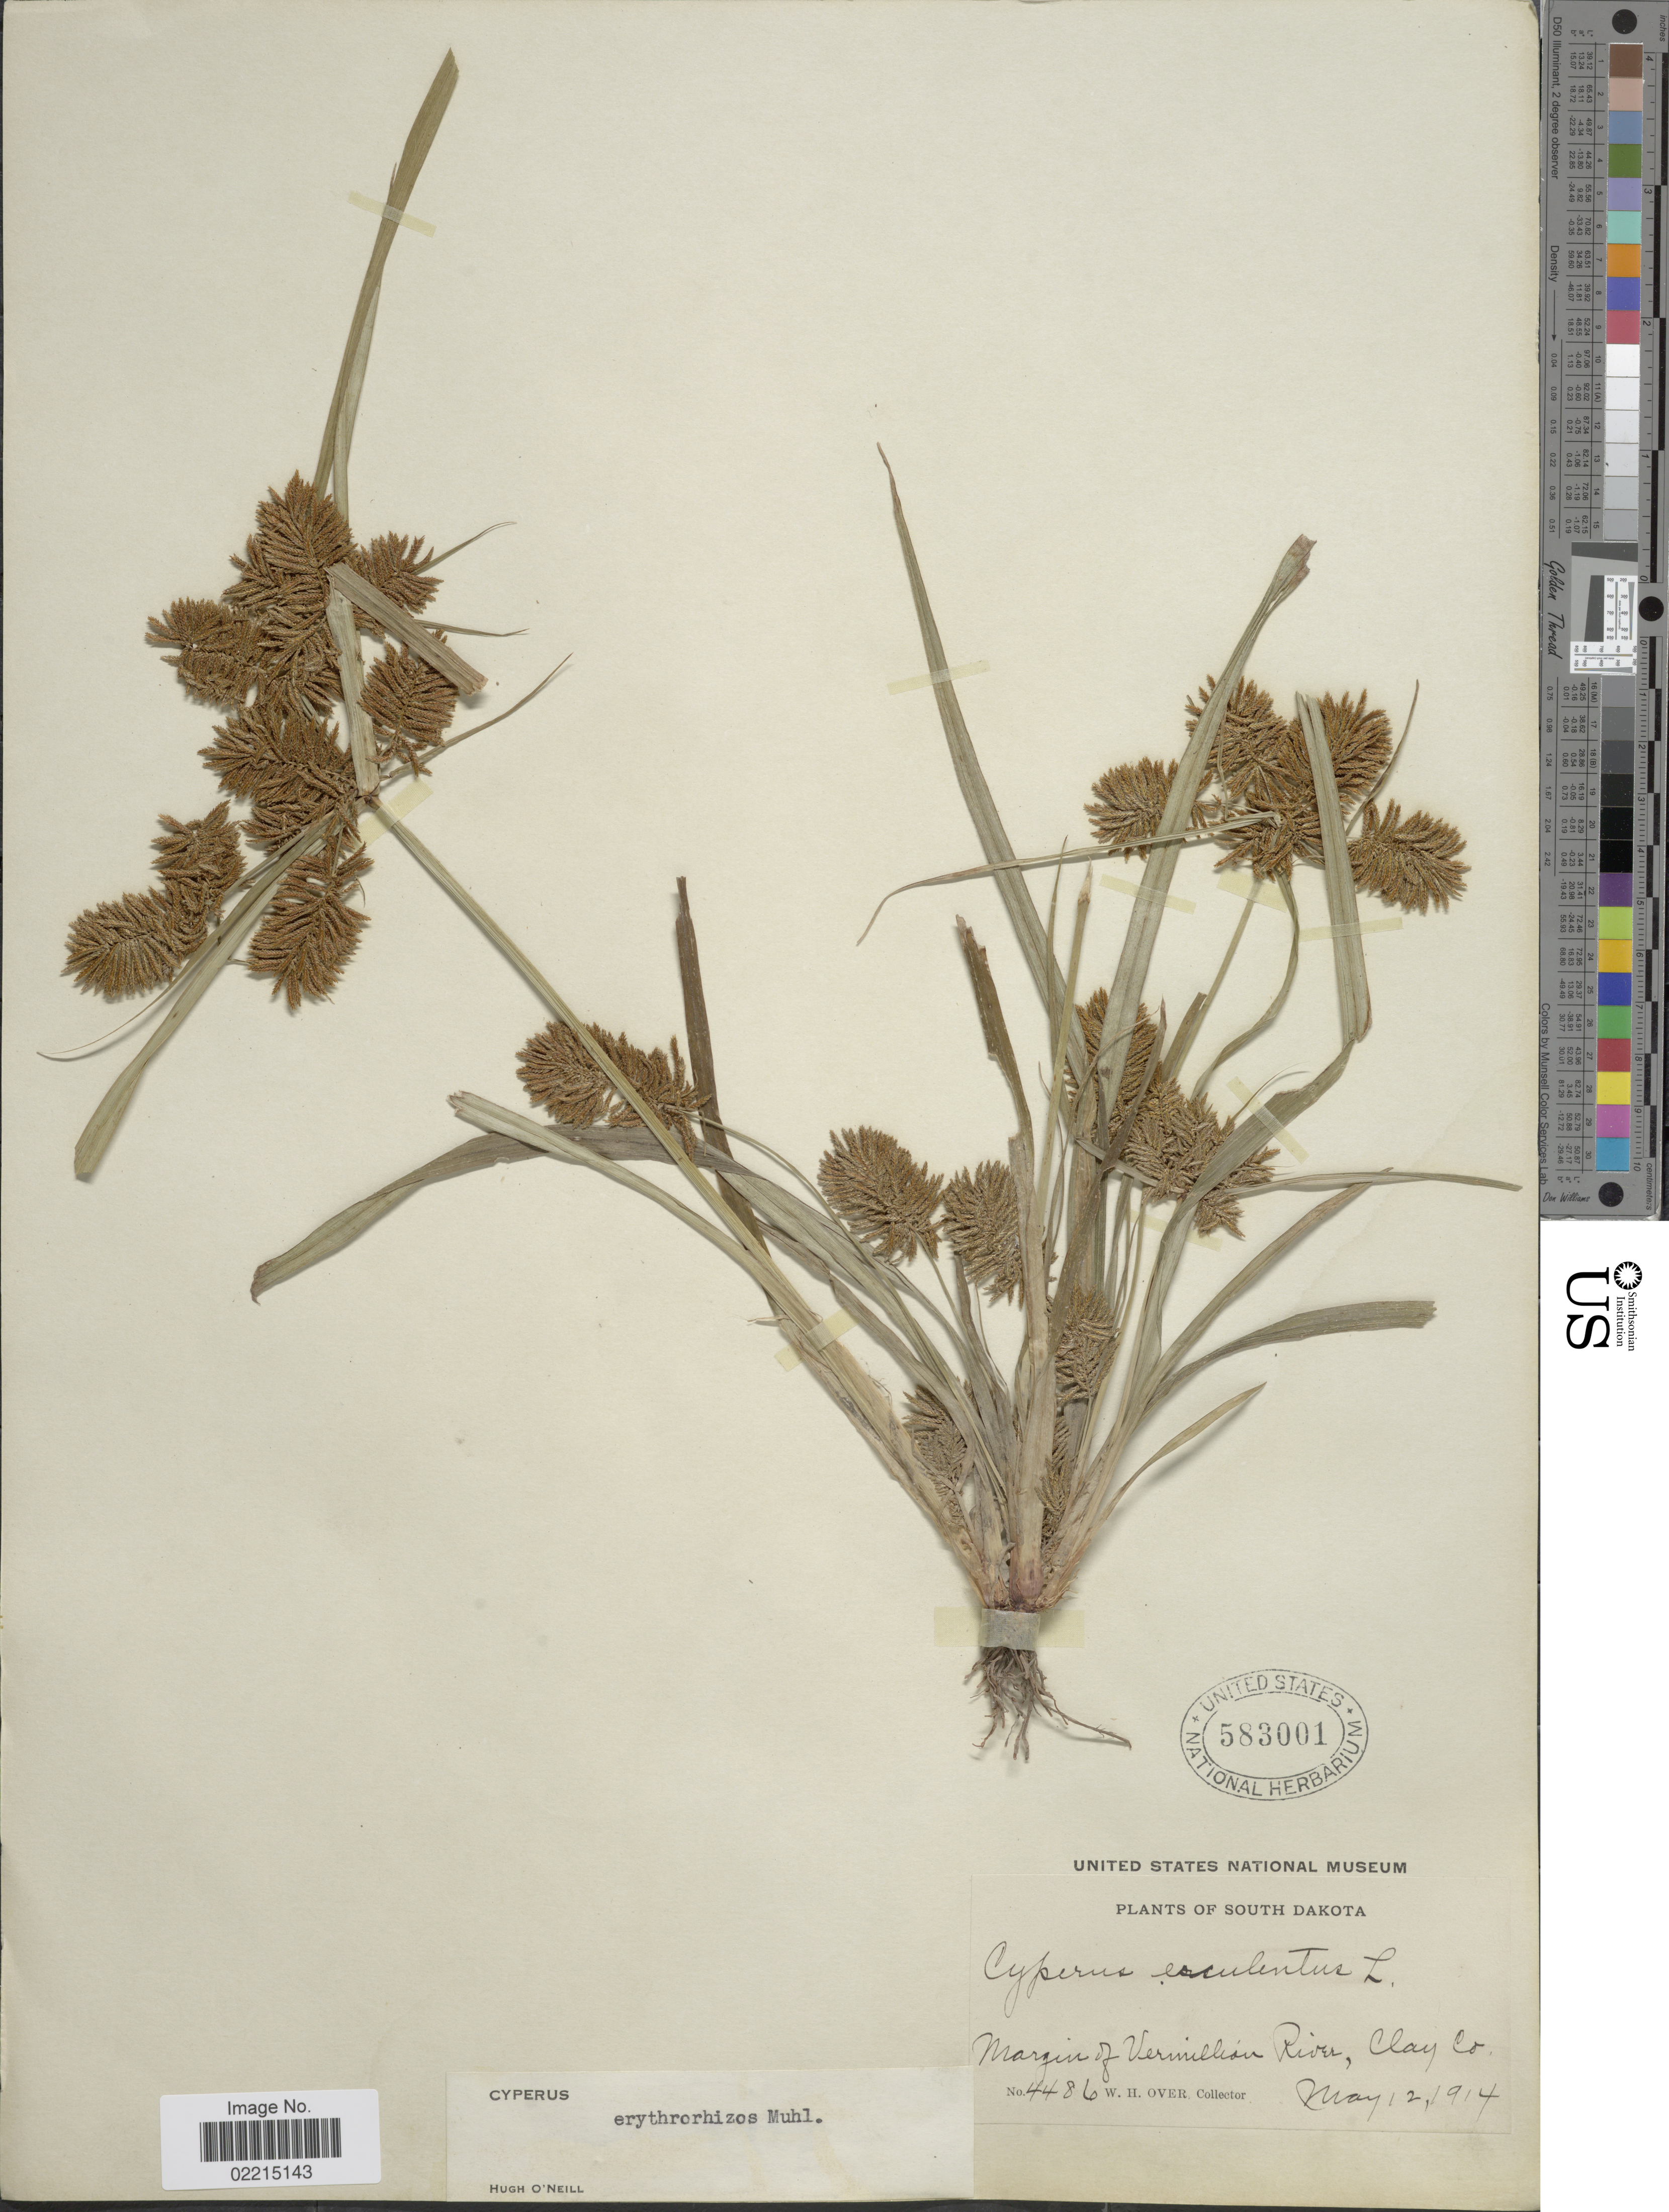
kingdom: Plantae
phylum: Tracheophyta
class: Liliopsida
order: Poales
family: Cyperaceae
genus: Cyperus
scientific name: Cyperus erythrorhizos Muhl.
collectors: W. Over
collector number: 4486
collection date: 1914-05-12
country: United States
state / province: South Dakota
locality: Vermillion River, Clay Co.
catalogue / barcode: US 583001